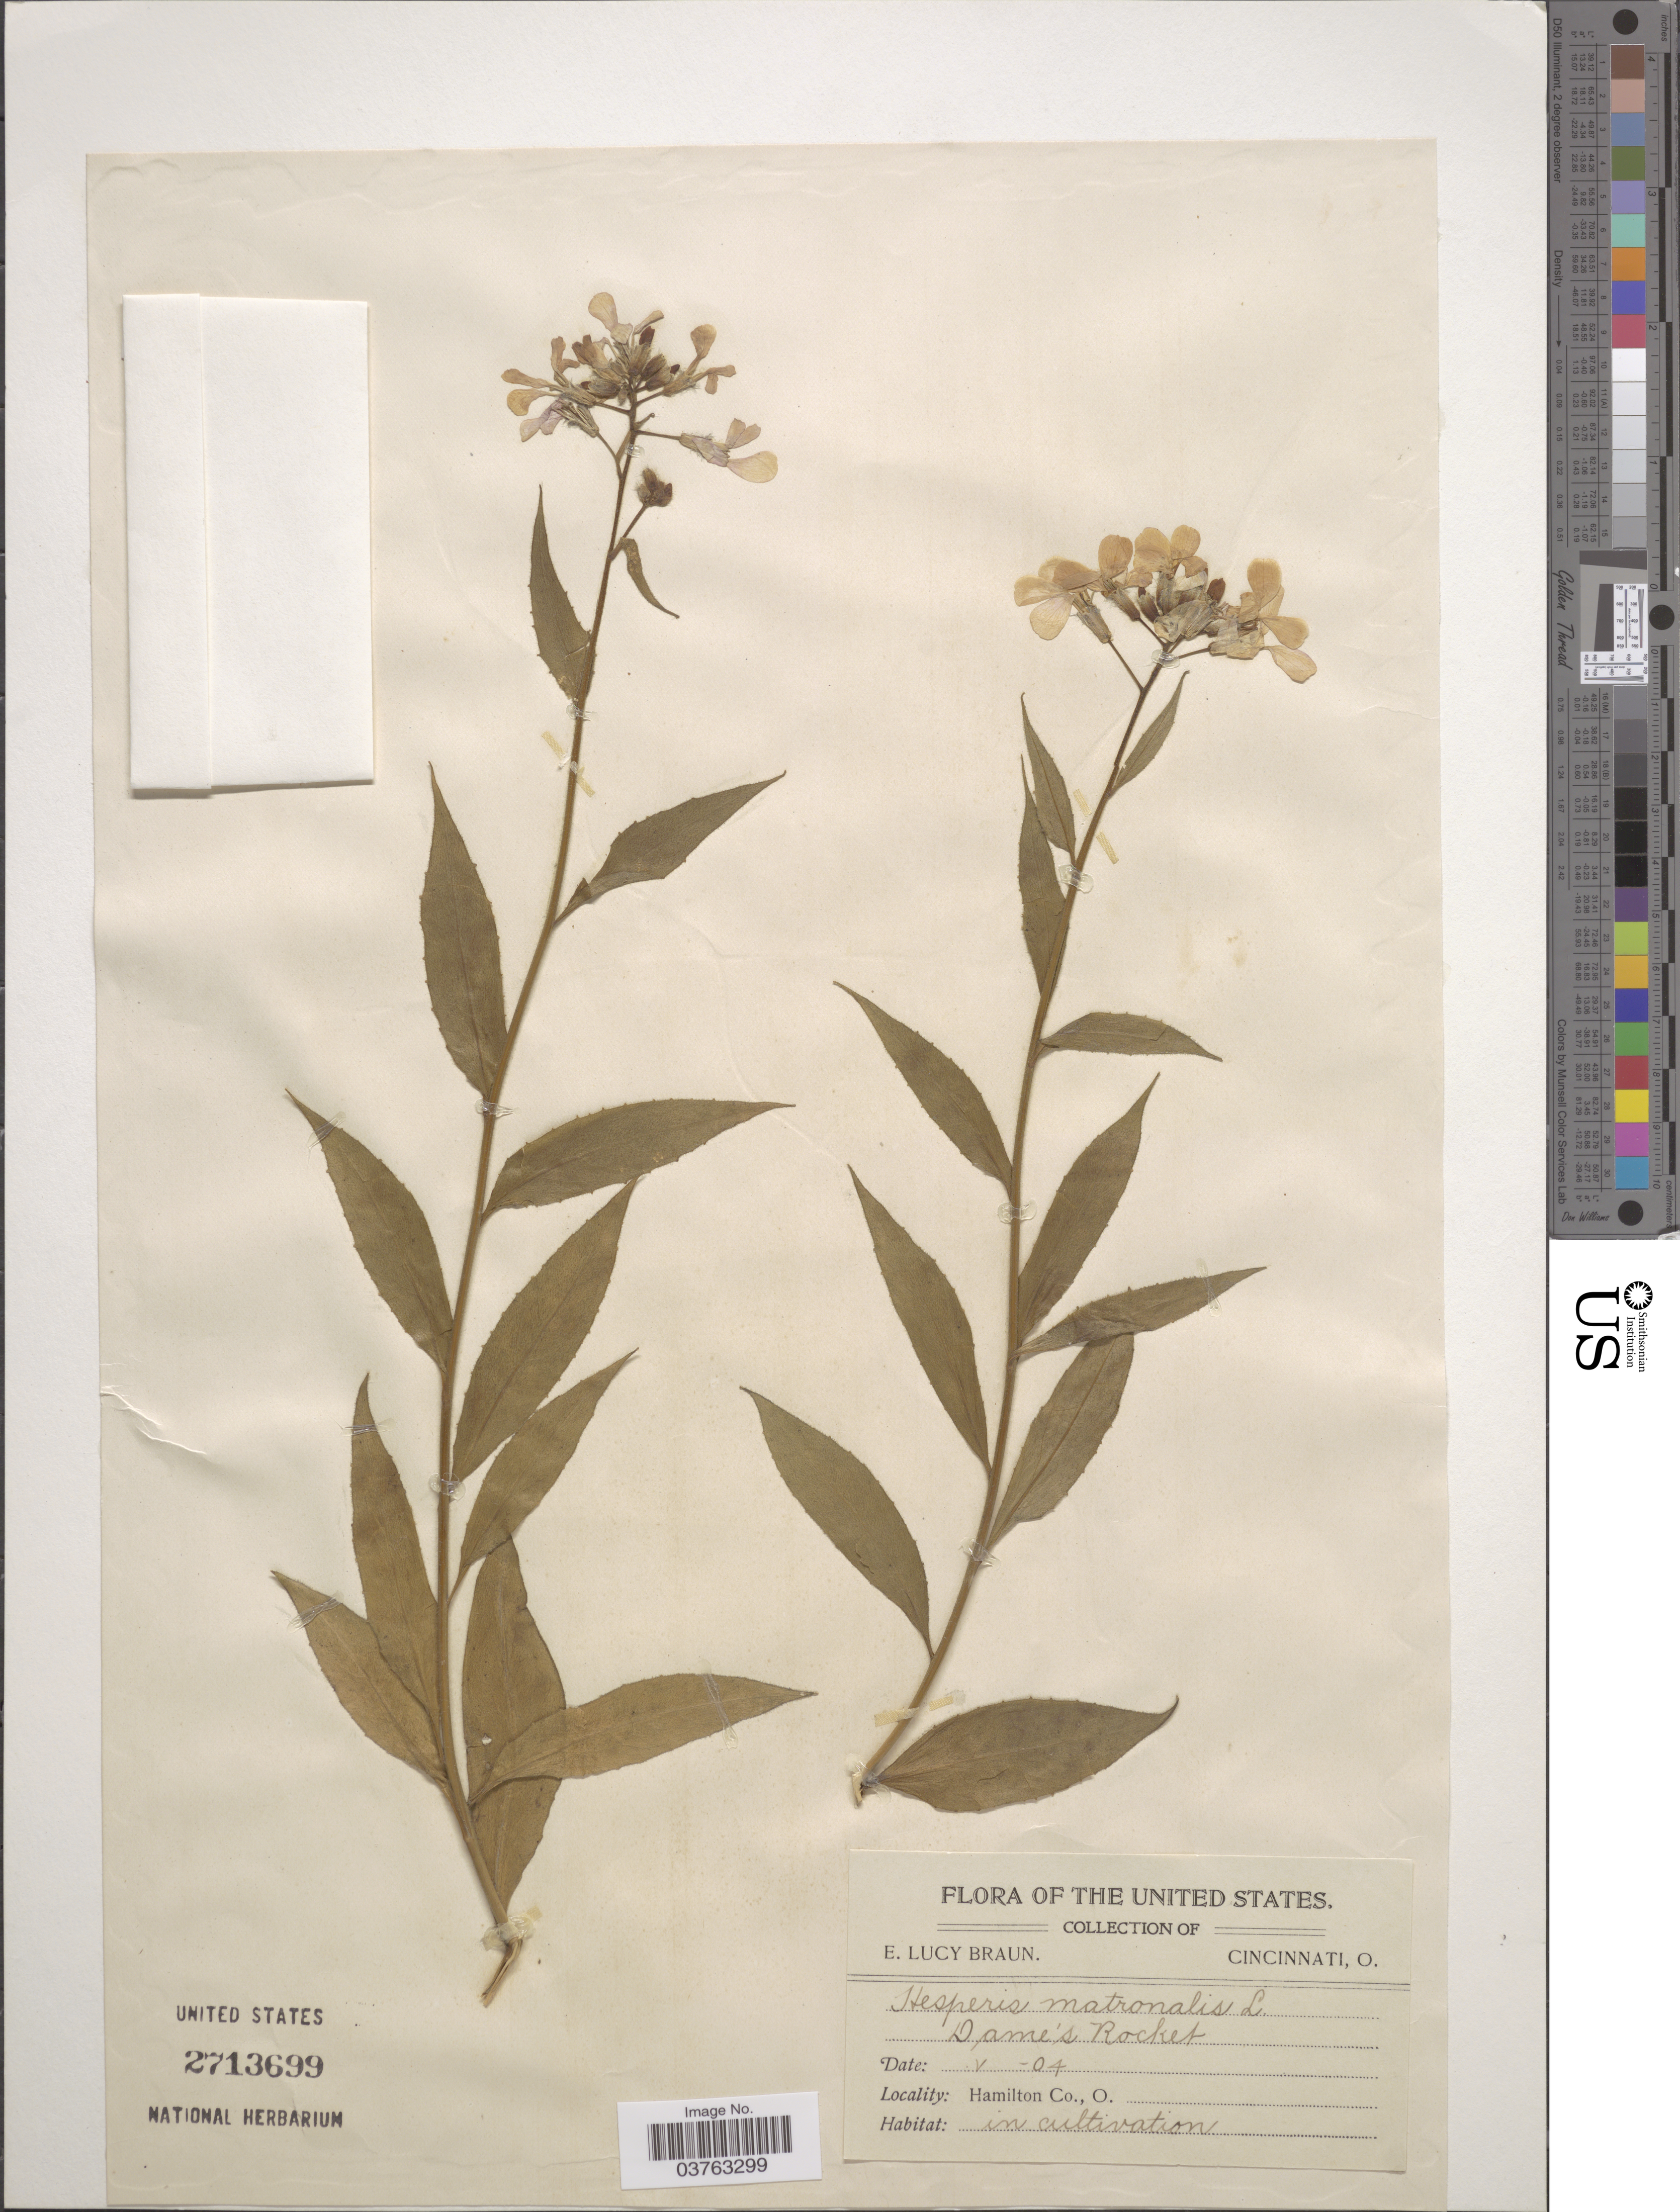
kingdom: Plantae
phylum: Tracheophyta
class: Magnoliopsida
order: Brassicales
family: Brassicaceae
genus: Hesperis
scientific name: Hesperis matronalis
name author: L.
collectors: E. L. Braun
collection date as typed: Transcribed d/m/y: /5/4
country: United States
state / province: Ohio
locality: Hamilton Co.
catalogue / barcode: US 2713699